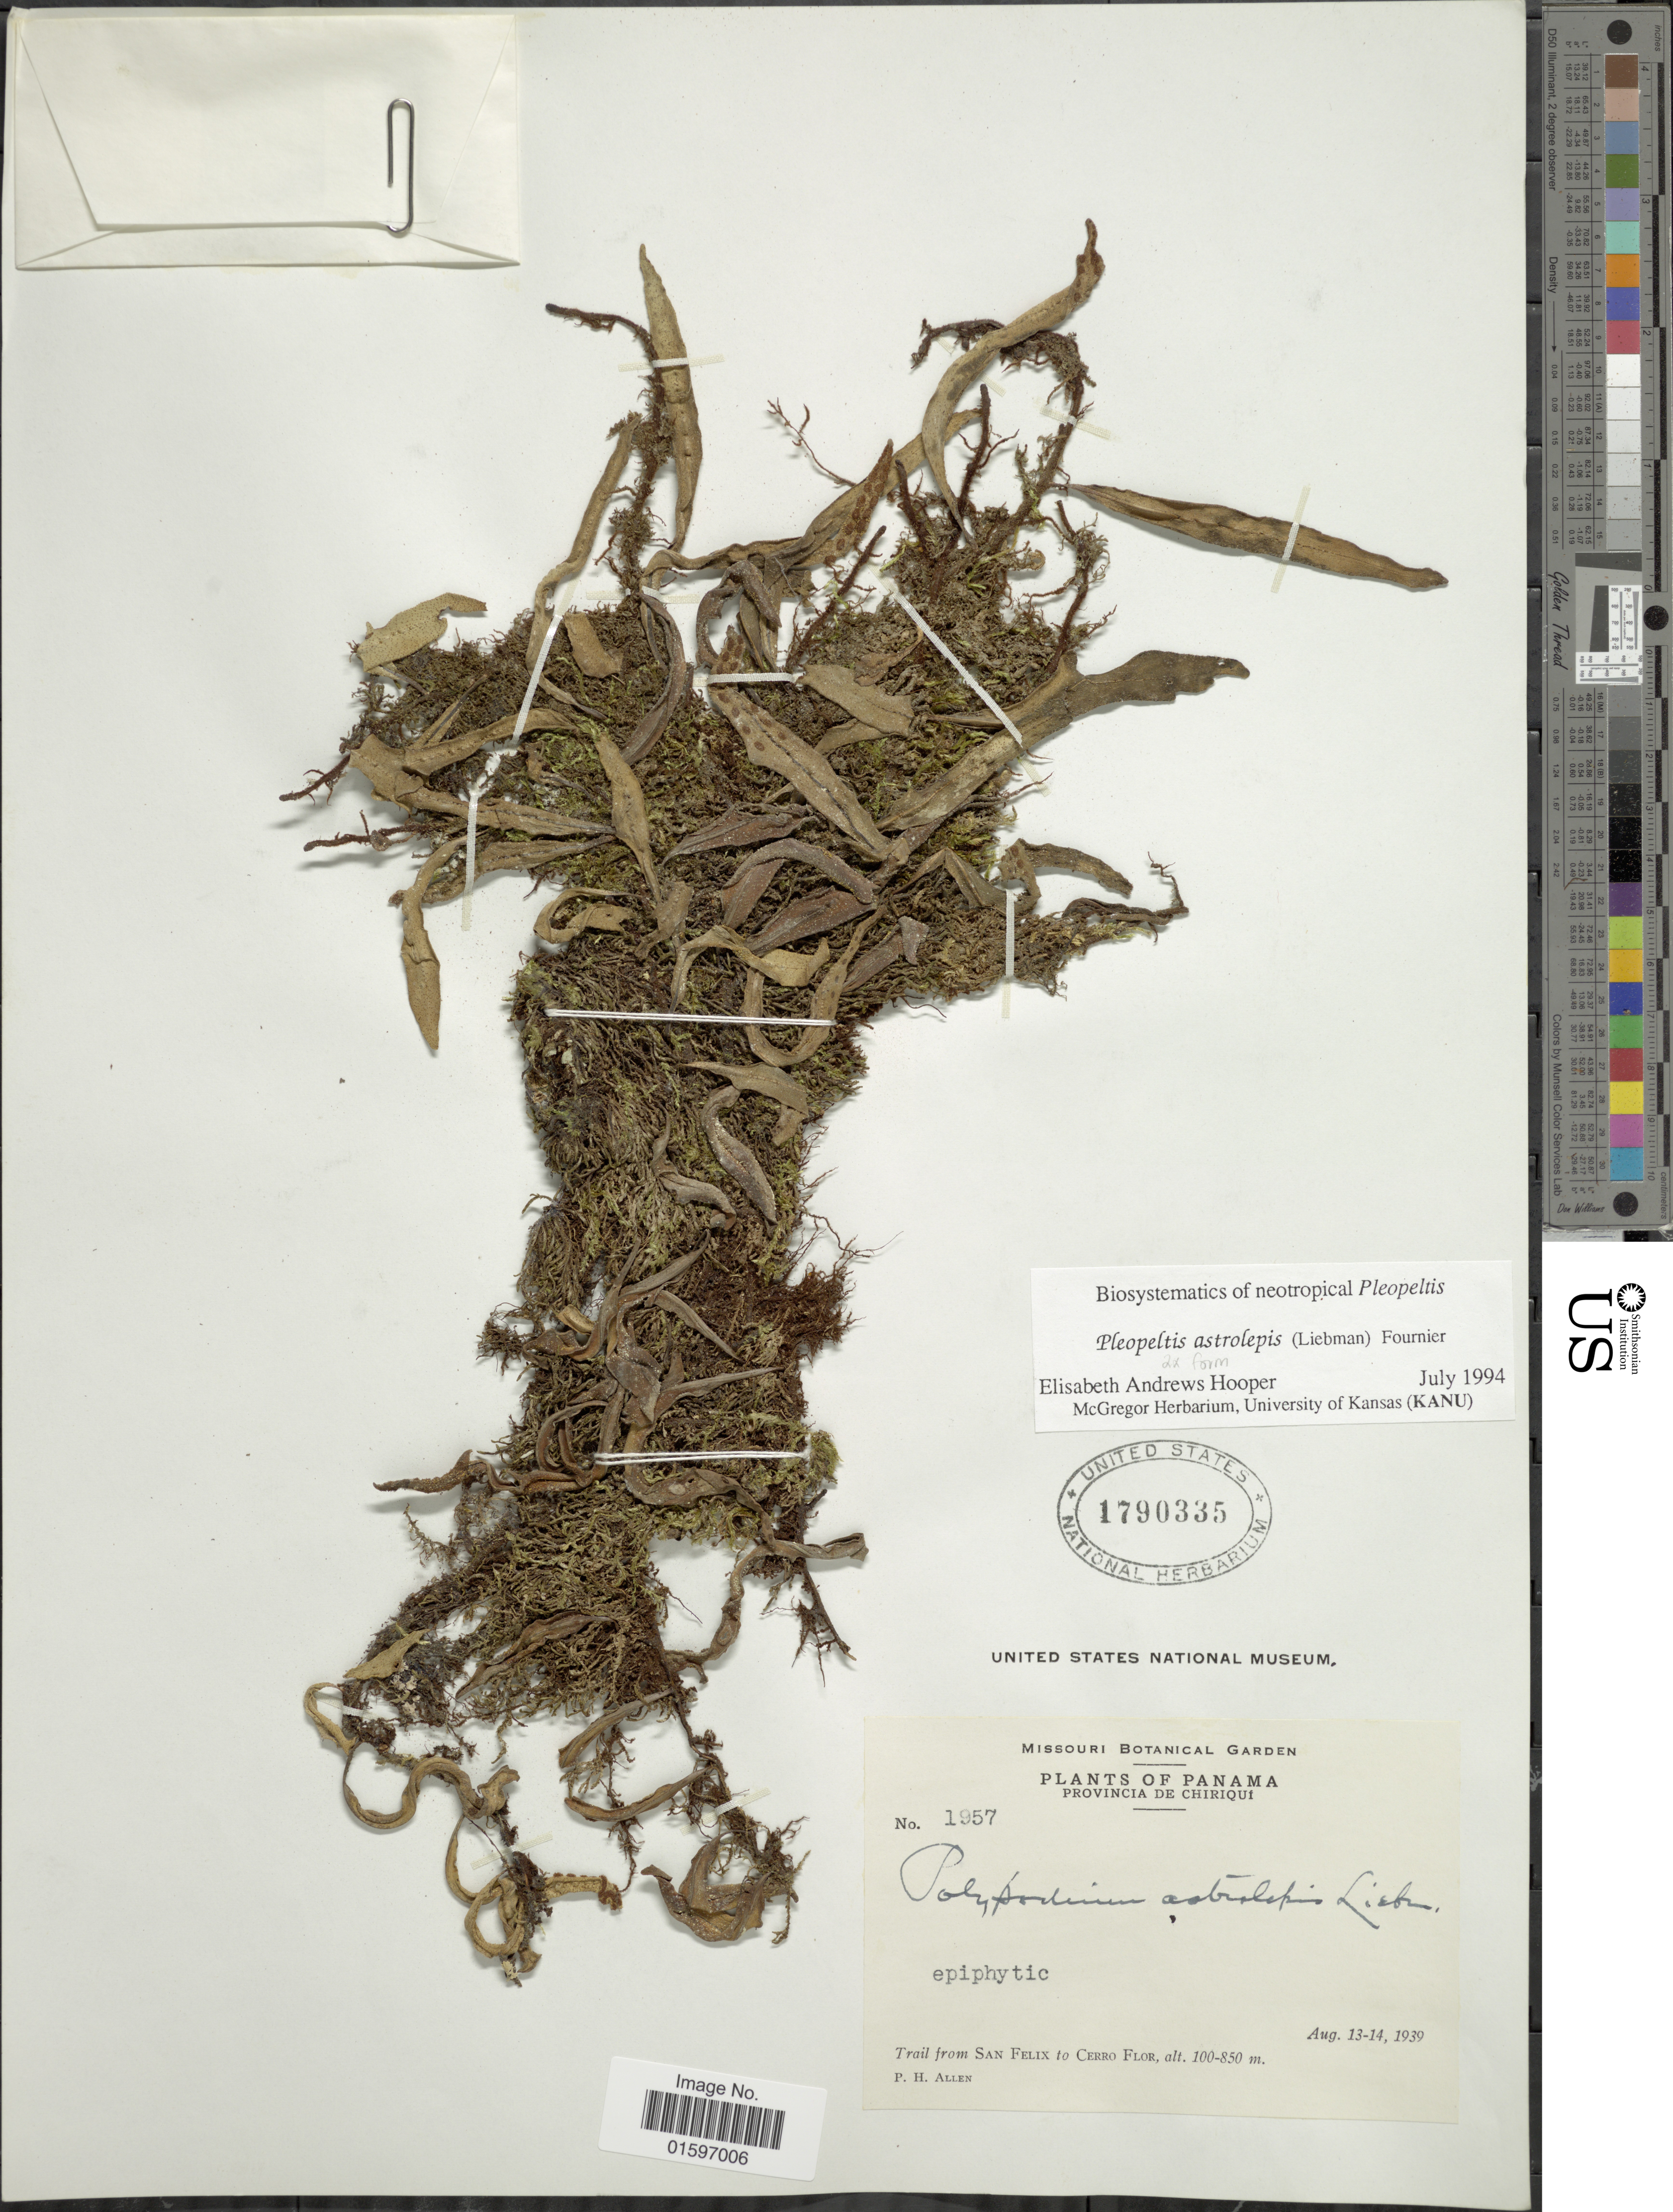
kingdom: Plantae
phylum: Tracheophyta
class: Polypodiopsida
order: Polypodiales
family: Polypodiaceae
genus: Pleopeltis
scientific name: Pleopeltis astrolepis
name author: (Liebm.) E. Fourn.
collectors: P. H. Allen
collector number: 1957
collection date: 1939-08-13/1939-08-14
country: Panama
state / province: Chiriqui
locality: Provincia de Chiriqui. Trail from San Felix to Cerro Flor.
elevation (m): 100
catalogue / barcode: US 1790335